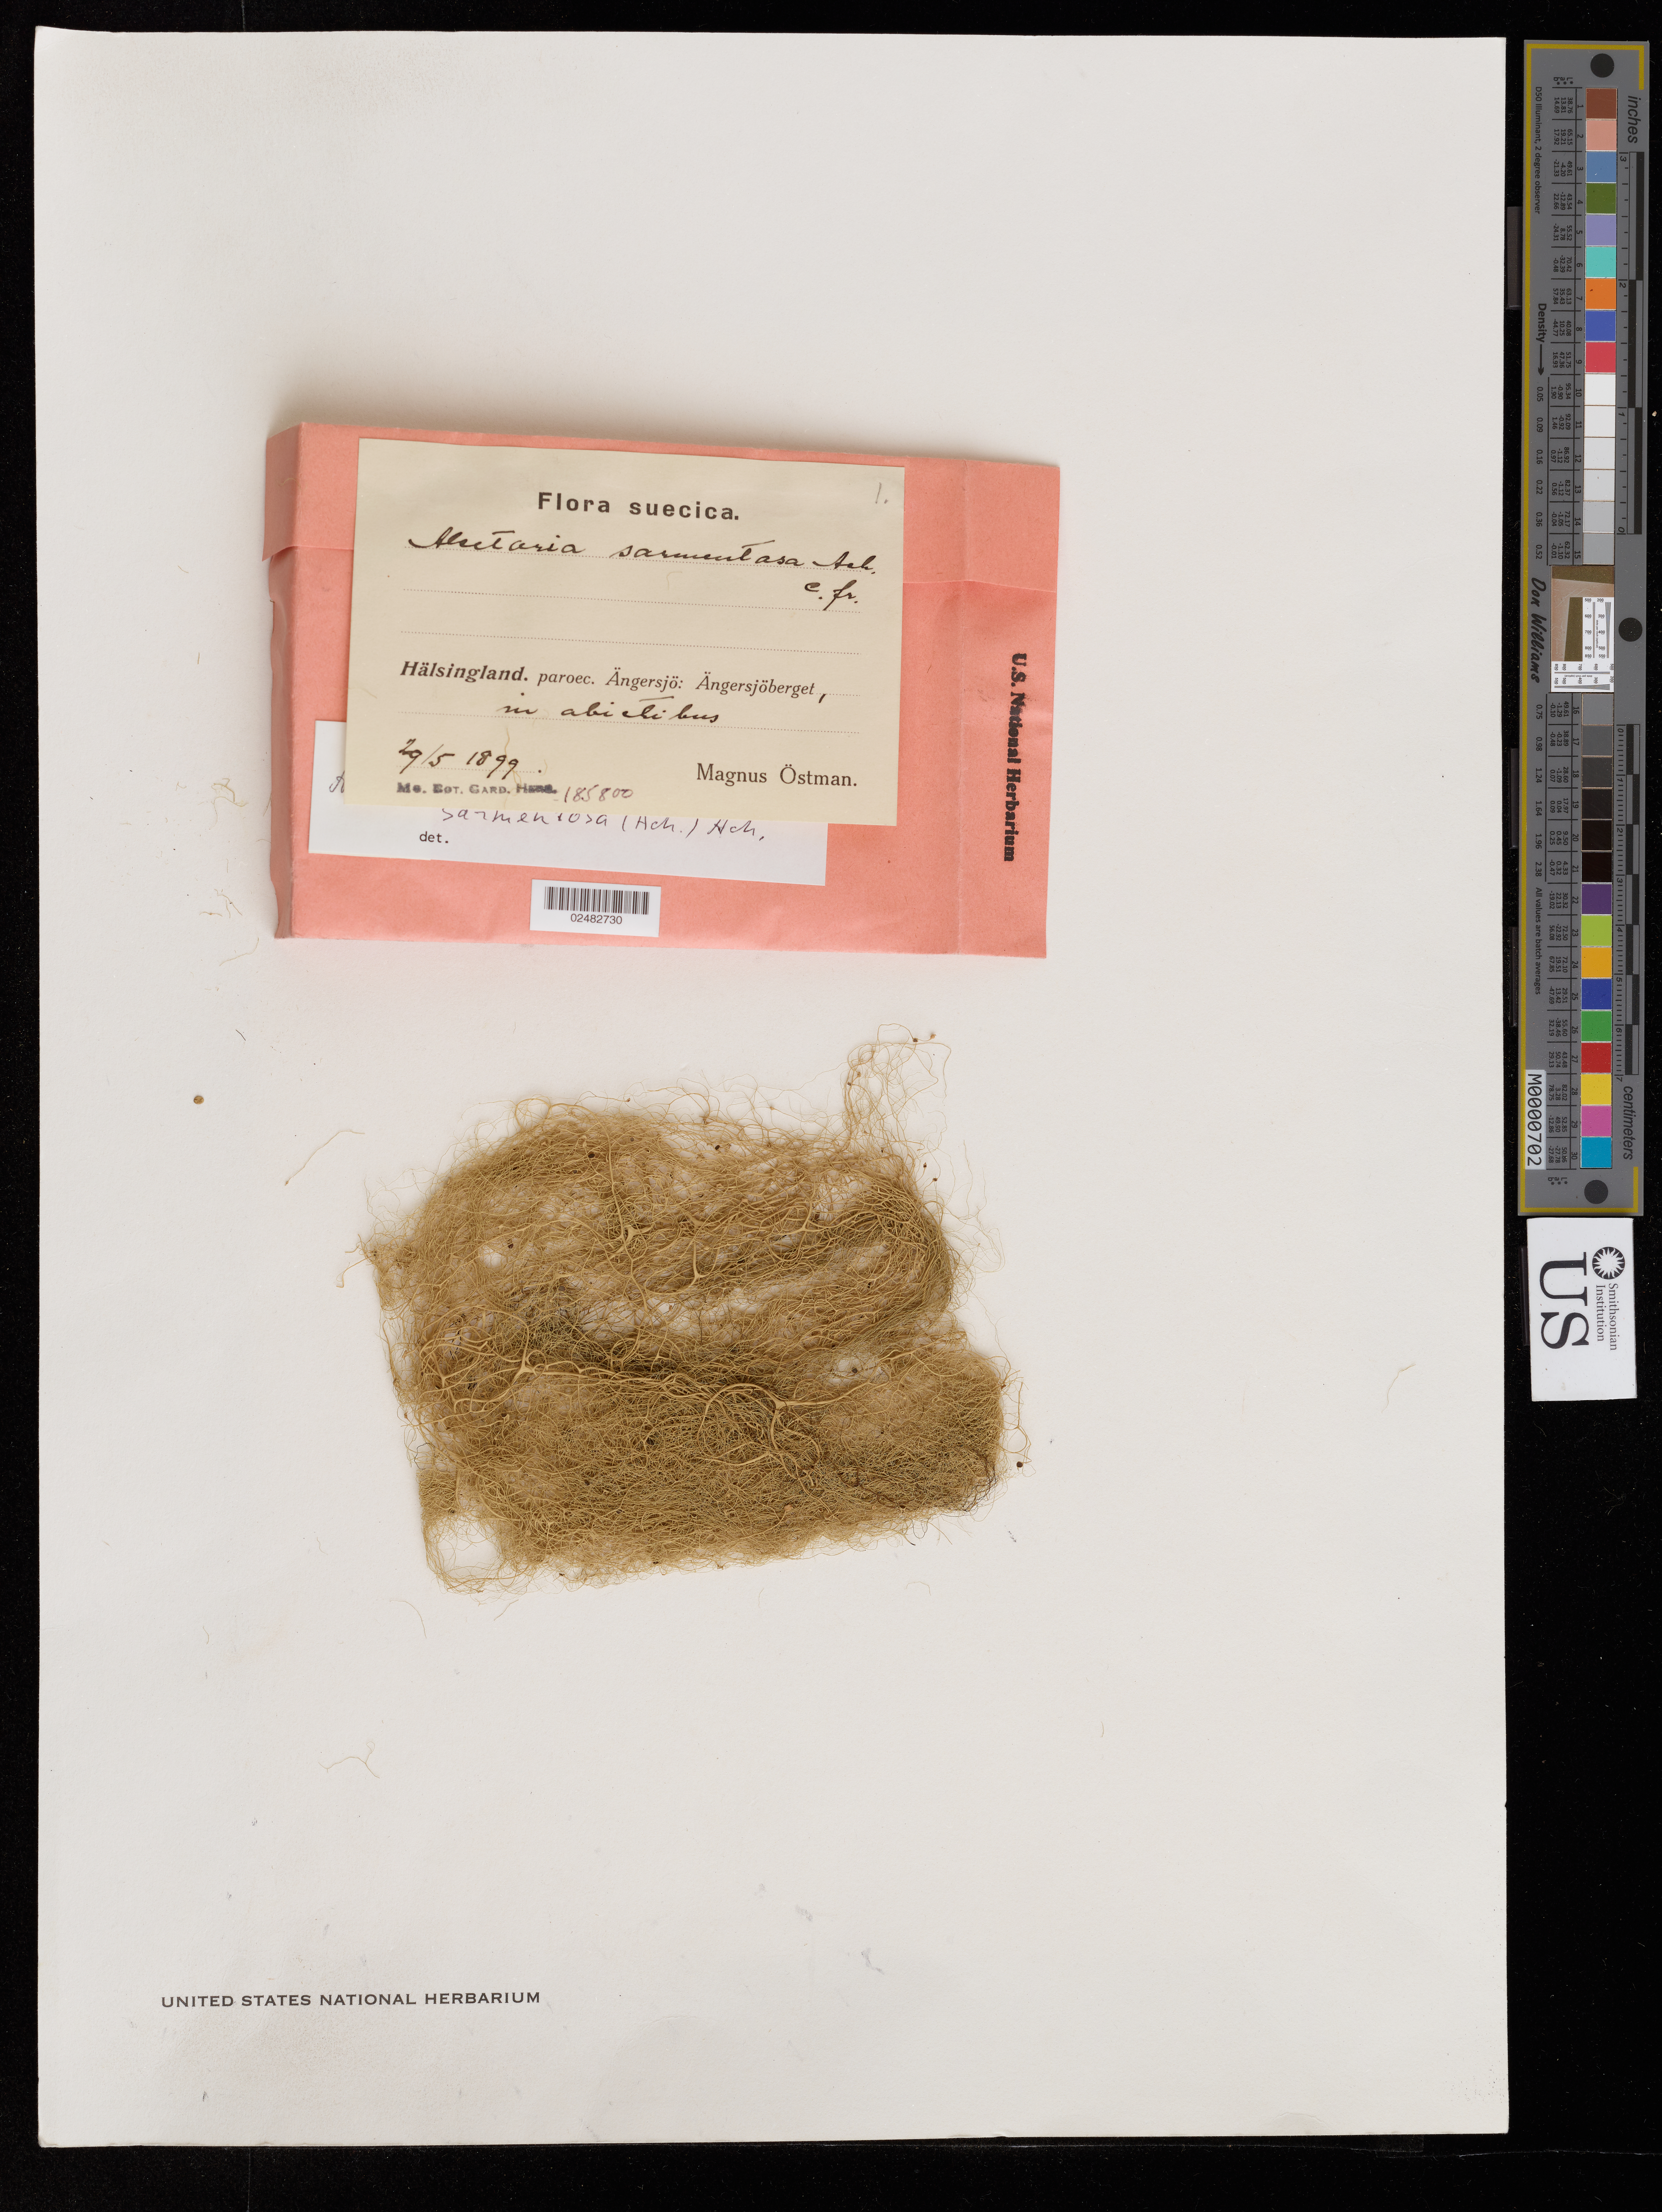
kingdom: Fungi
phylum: Ascomycota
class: Lecanoromycetes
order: Lecanorales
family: Parmeliaceae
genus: Alectoria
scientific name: Alectoria sarmentosa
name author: (Ach.) Ach.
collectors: M. Ostman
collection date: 1899-05-29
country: Sweden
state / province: Gävleborg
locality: Angersjo, Angersjoberget. Halsingland